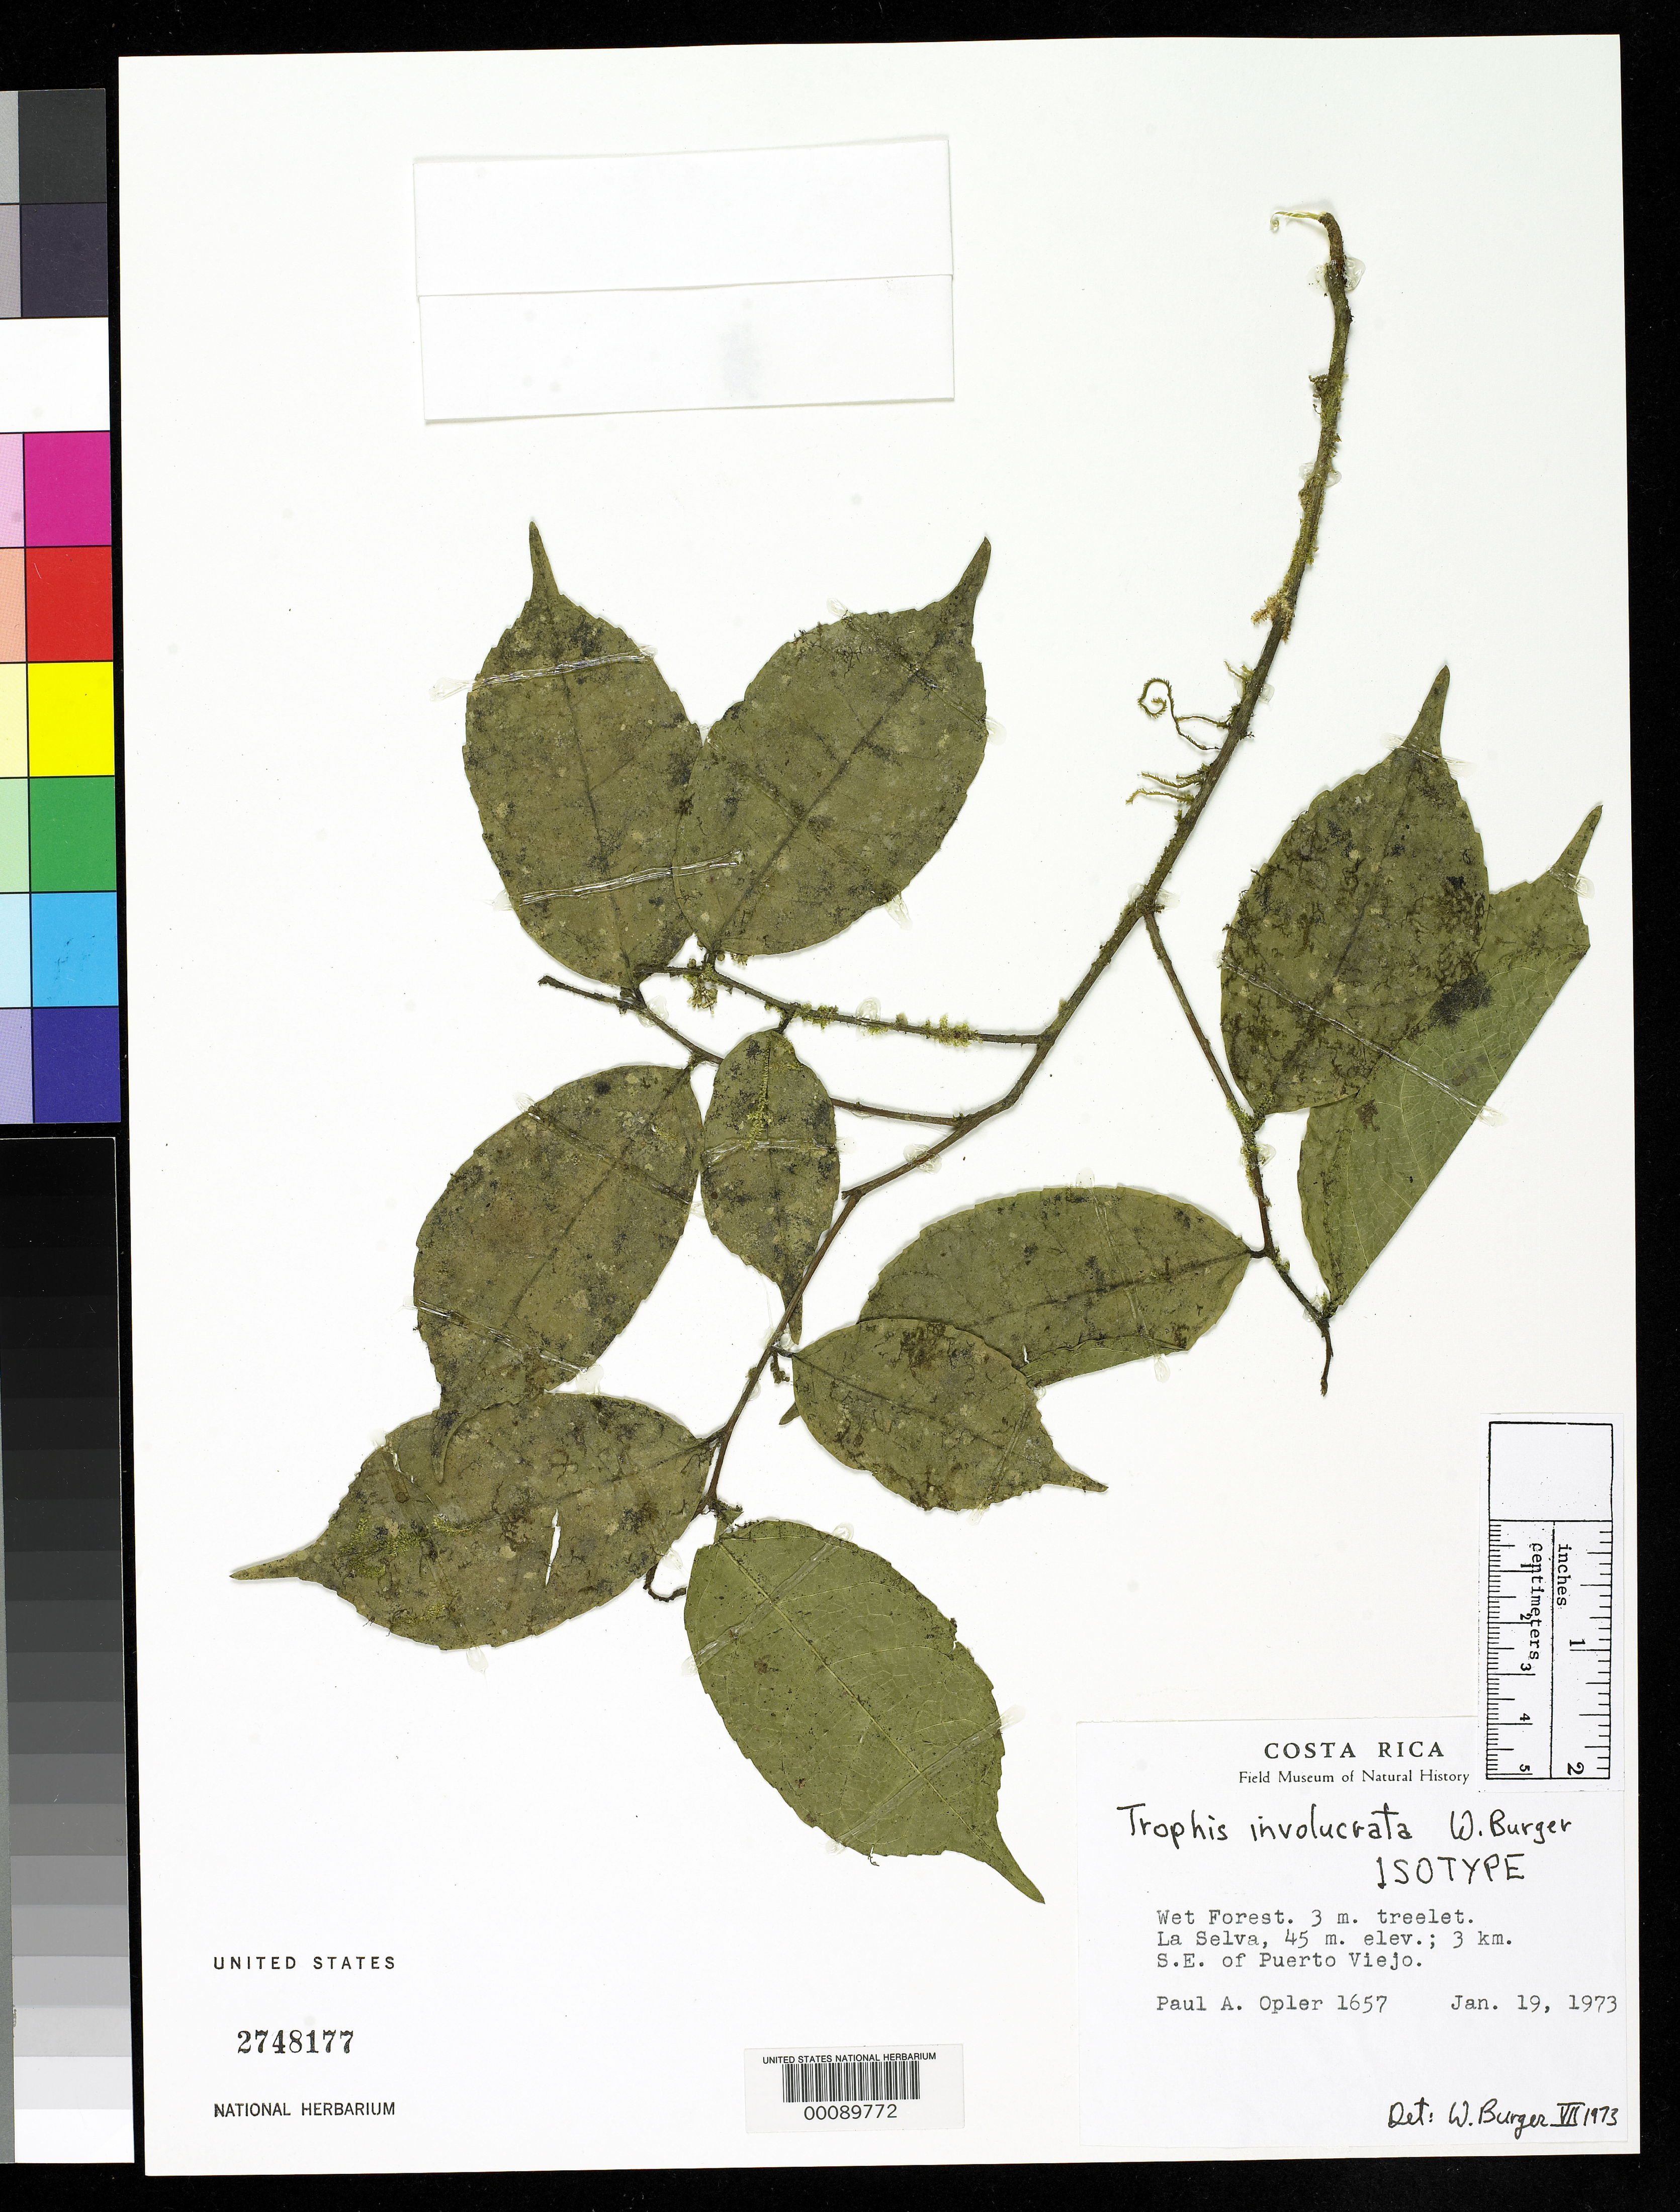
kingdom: Plantae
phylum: Tracheophyta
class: Magnoliopsida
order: Rosales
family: Moraceae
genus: Trophis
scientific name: Trophis involucrata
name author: W.C. Burger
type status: Isotype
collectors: P. Opler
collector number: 1657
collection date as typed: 19 Jan 1973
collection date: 1973-01-19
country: Costa Rica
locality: Rio Puerto Viejo above confluence with Rio Sarapiqui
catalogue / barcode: US 2748177